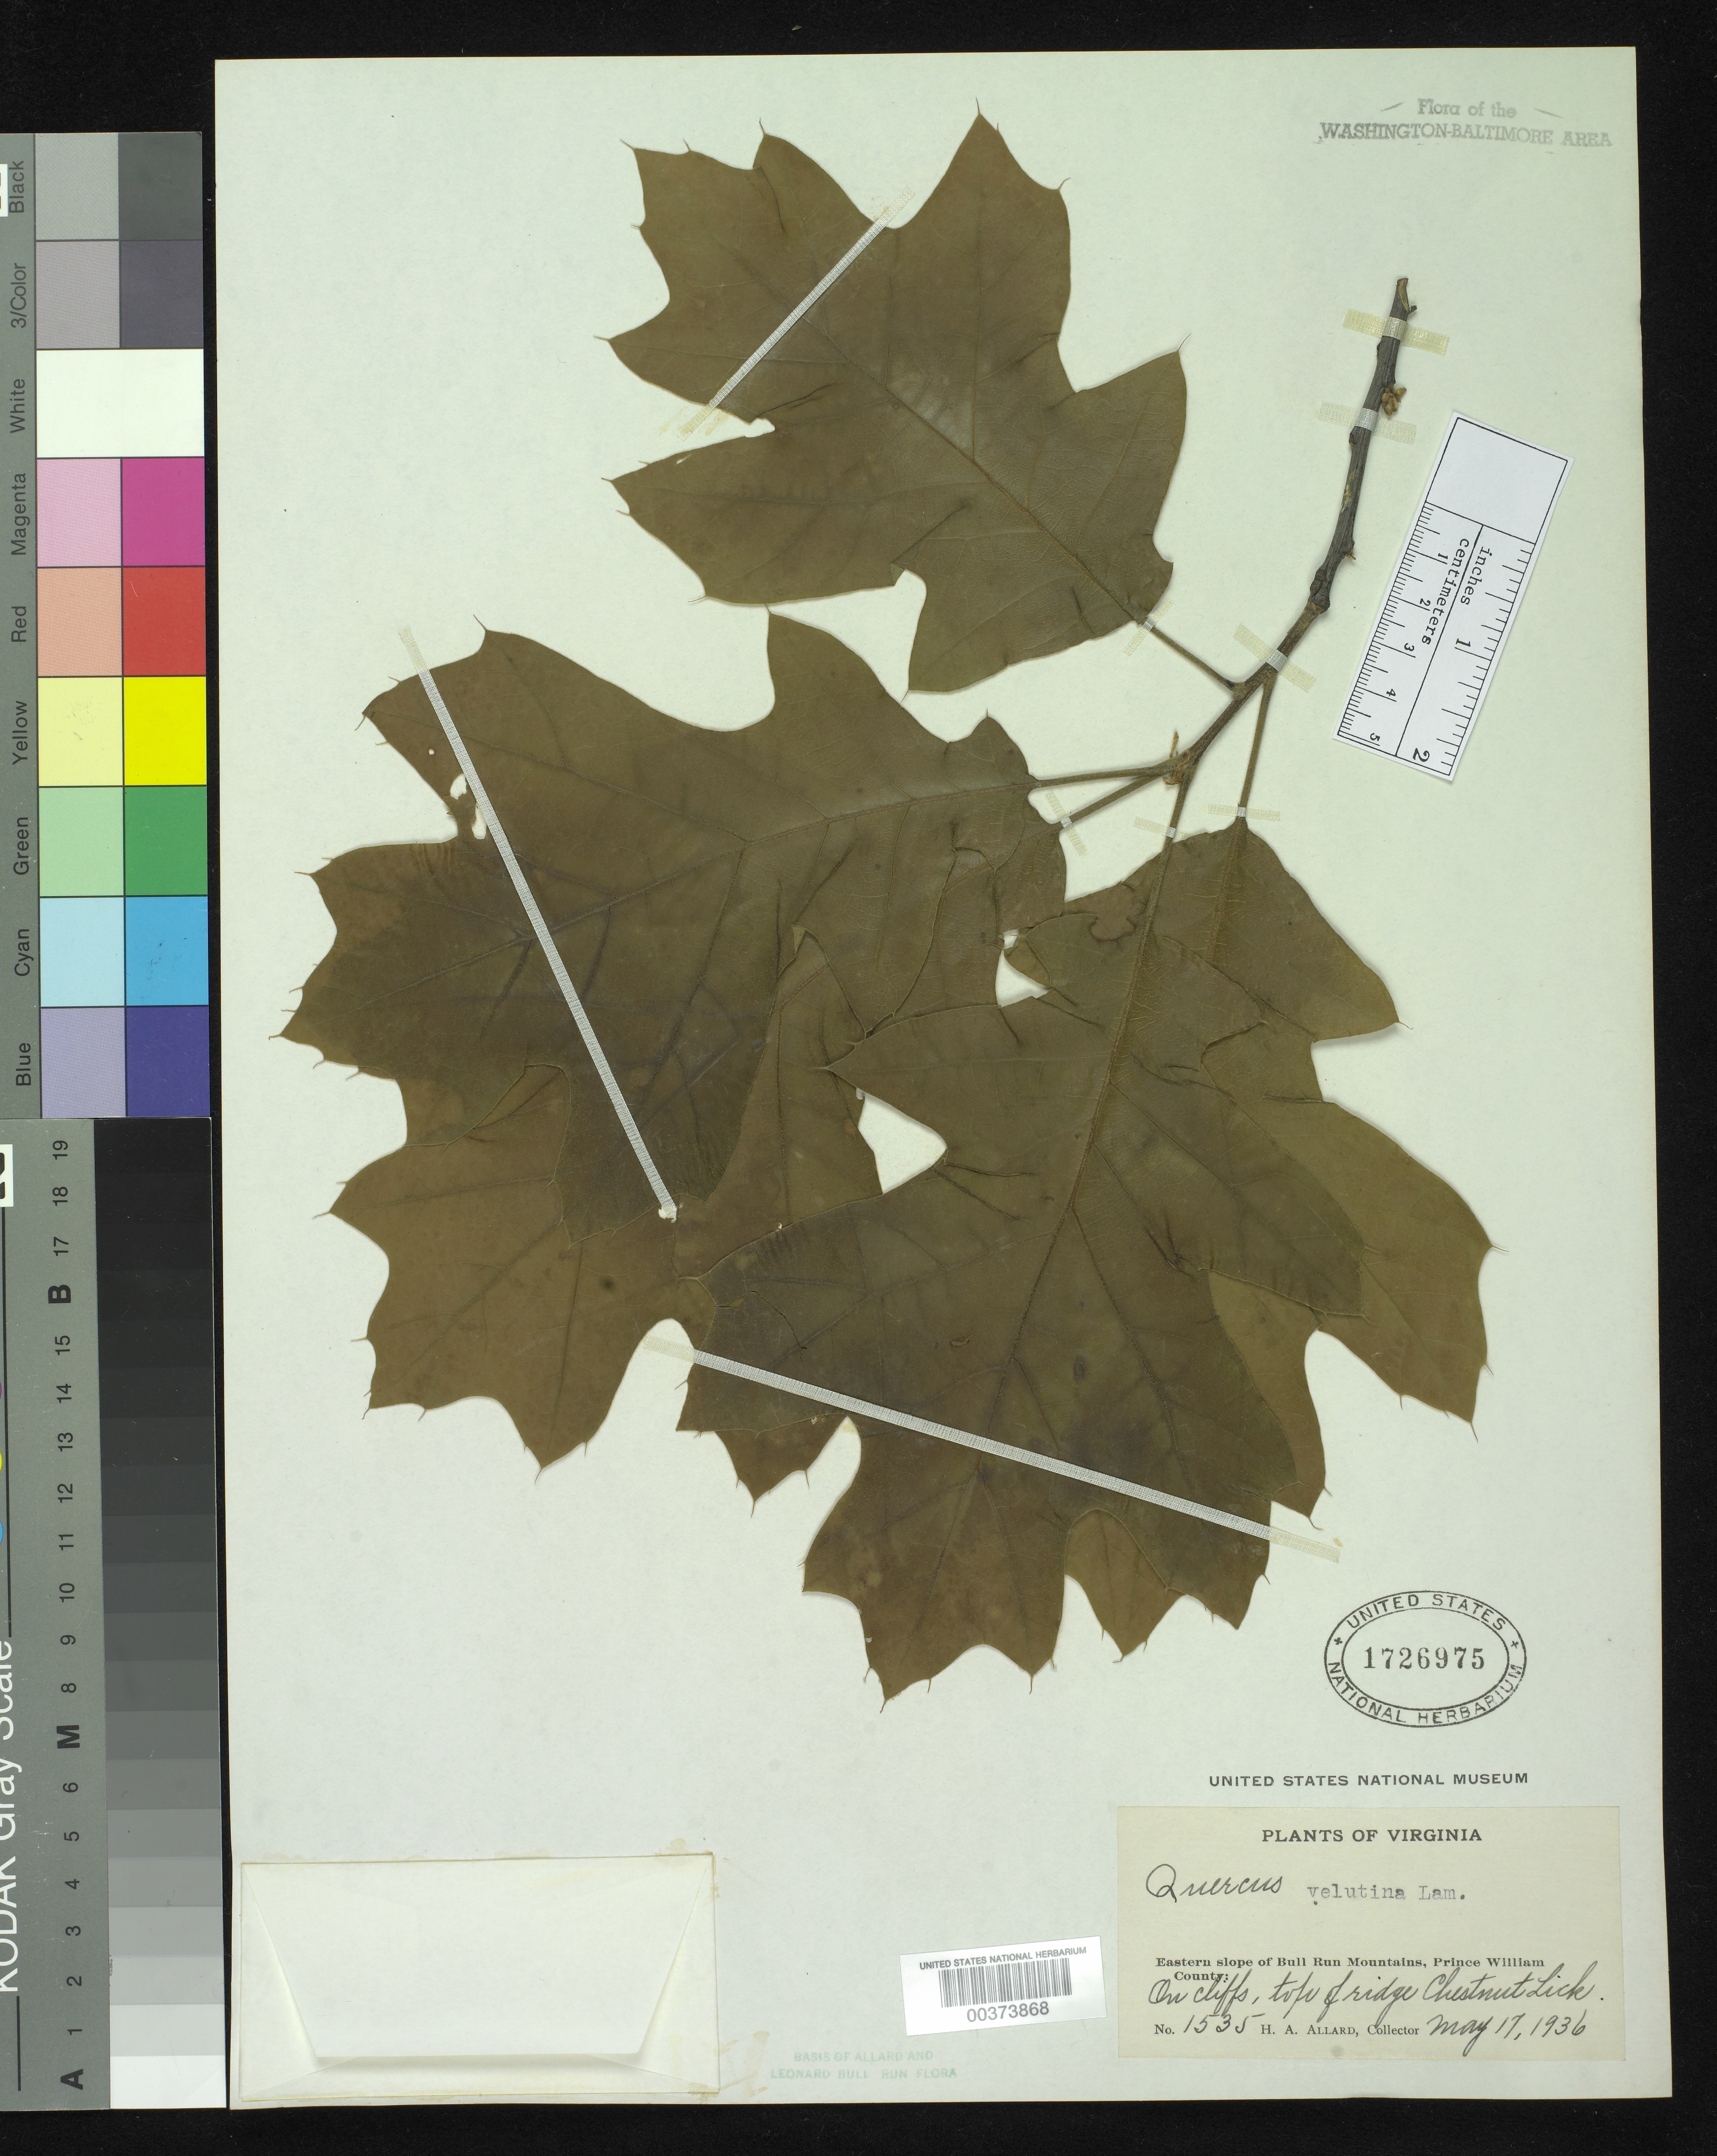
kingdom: Plantae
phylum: Tracheophyta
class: Magnoliopsida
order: Fagales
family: Fagaceae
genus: Quercus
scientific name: Quercus velutina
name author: Lam.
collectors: H. A. Allard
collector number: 1535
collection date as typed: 17 May 1936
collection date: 1936-05-17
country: United States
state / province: Virginia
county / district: Prince William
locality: Chestnut Lick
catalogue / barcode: US 1726975